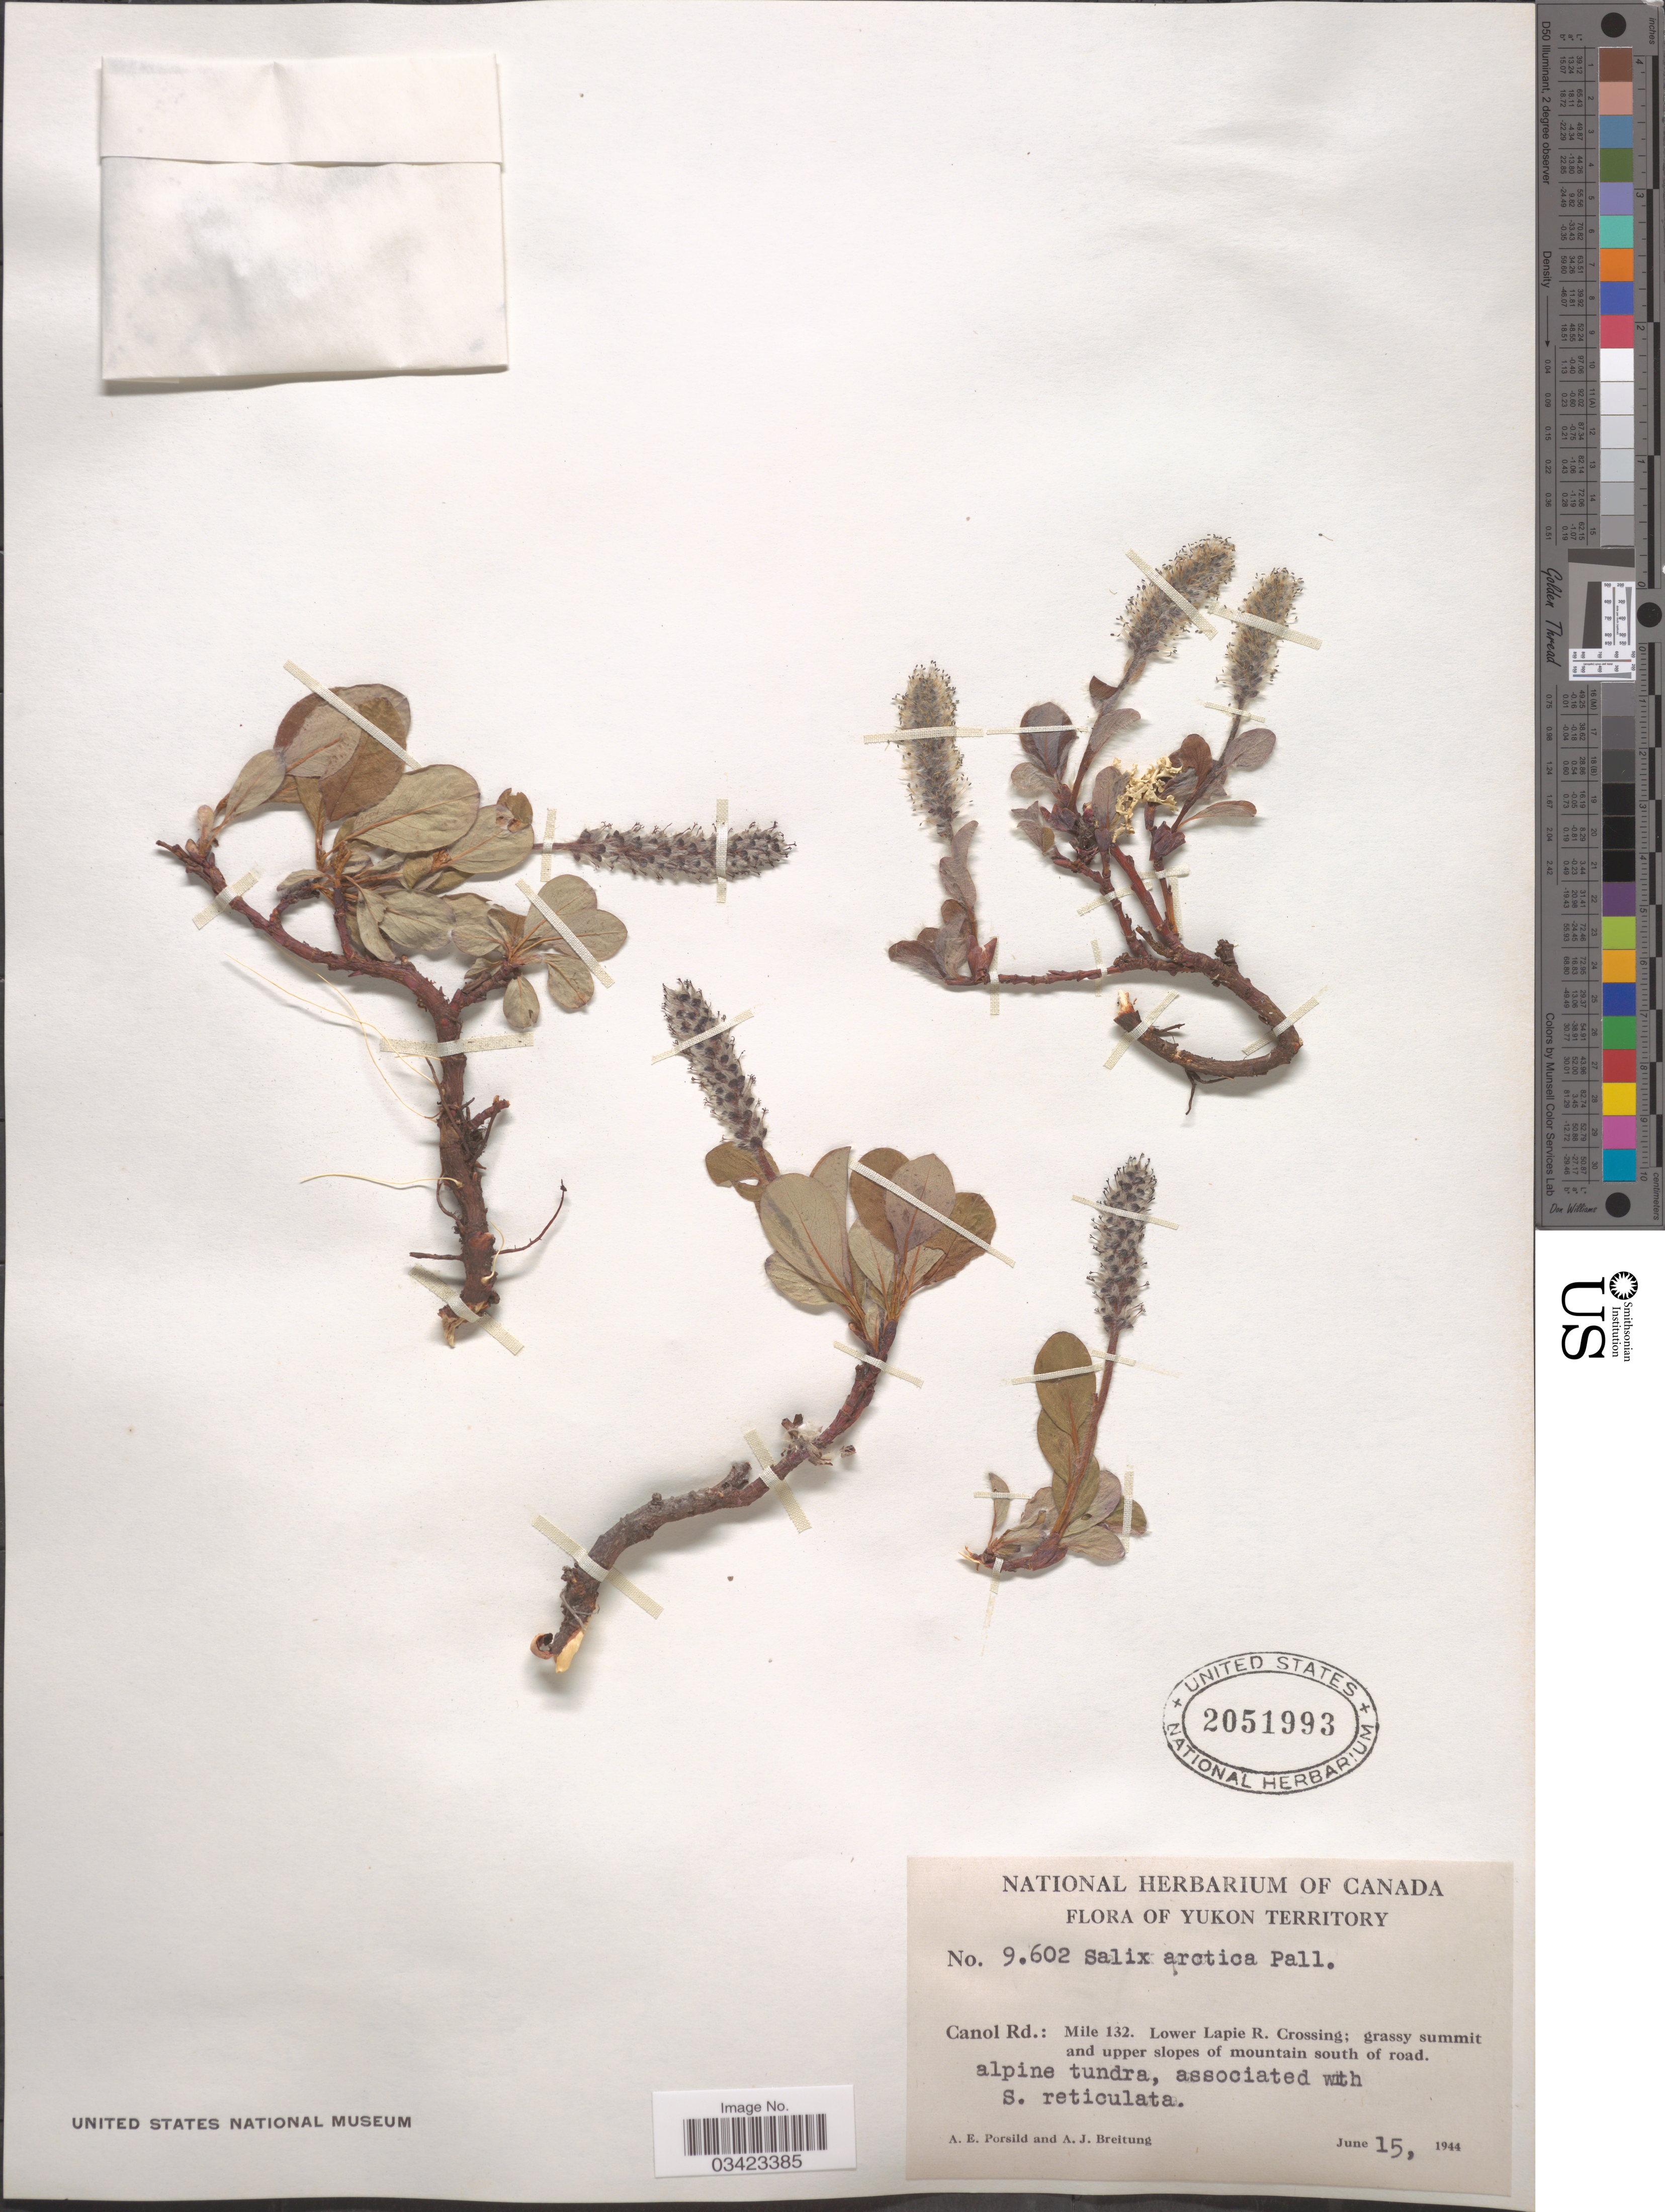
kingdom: Plantae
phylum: Tracheophyta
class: Magnoliopsida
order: Malpighiales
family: Salicaceae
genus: Salix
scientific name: Salix arctica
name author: Pall.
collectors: A. E. Porsild & A. Breitung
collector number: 9602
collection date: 1944-06-15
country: Canada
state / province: Yukon Territory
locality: Canol Rd.: Mile 132. Lower Lapie R. Crossing; grassy summit and upper slopes of mountain south of road.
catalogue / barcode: US 2051993